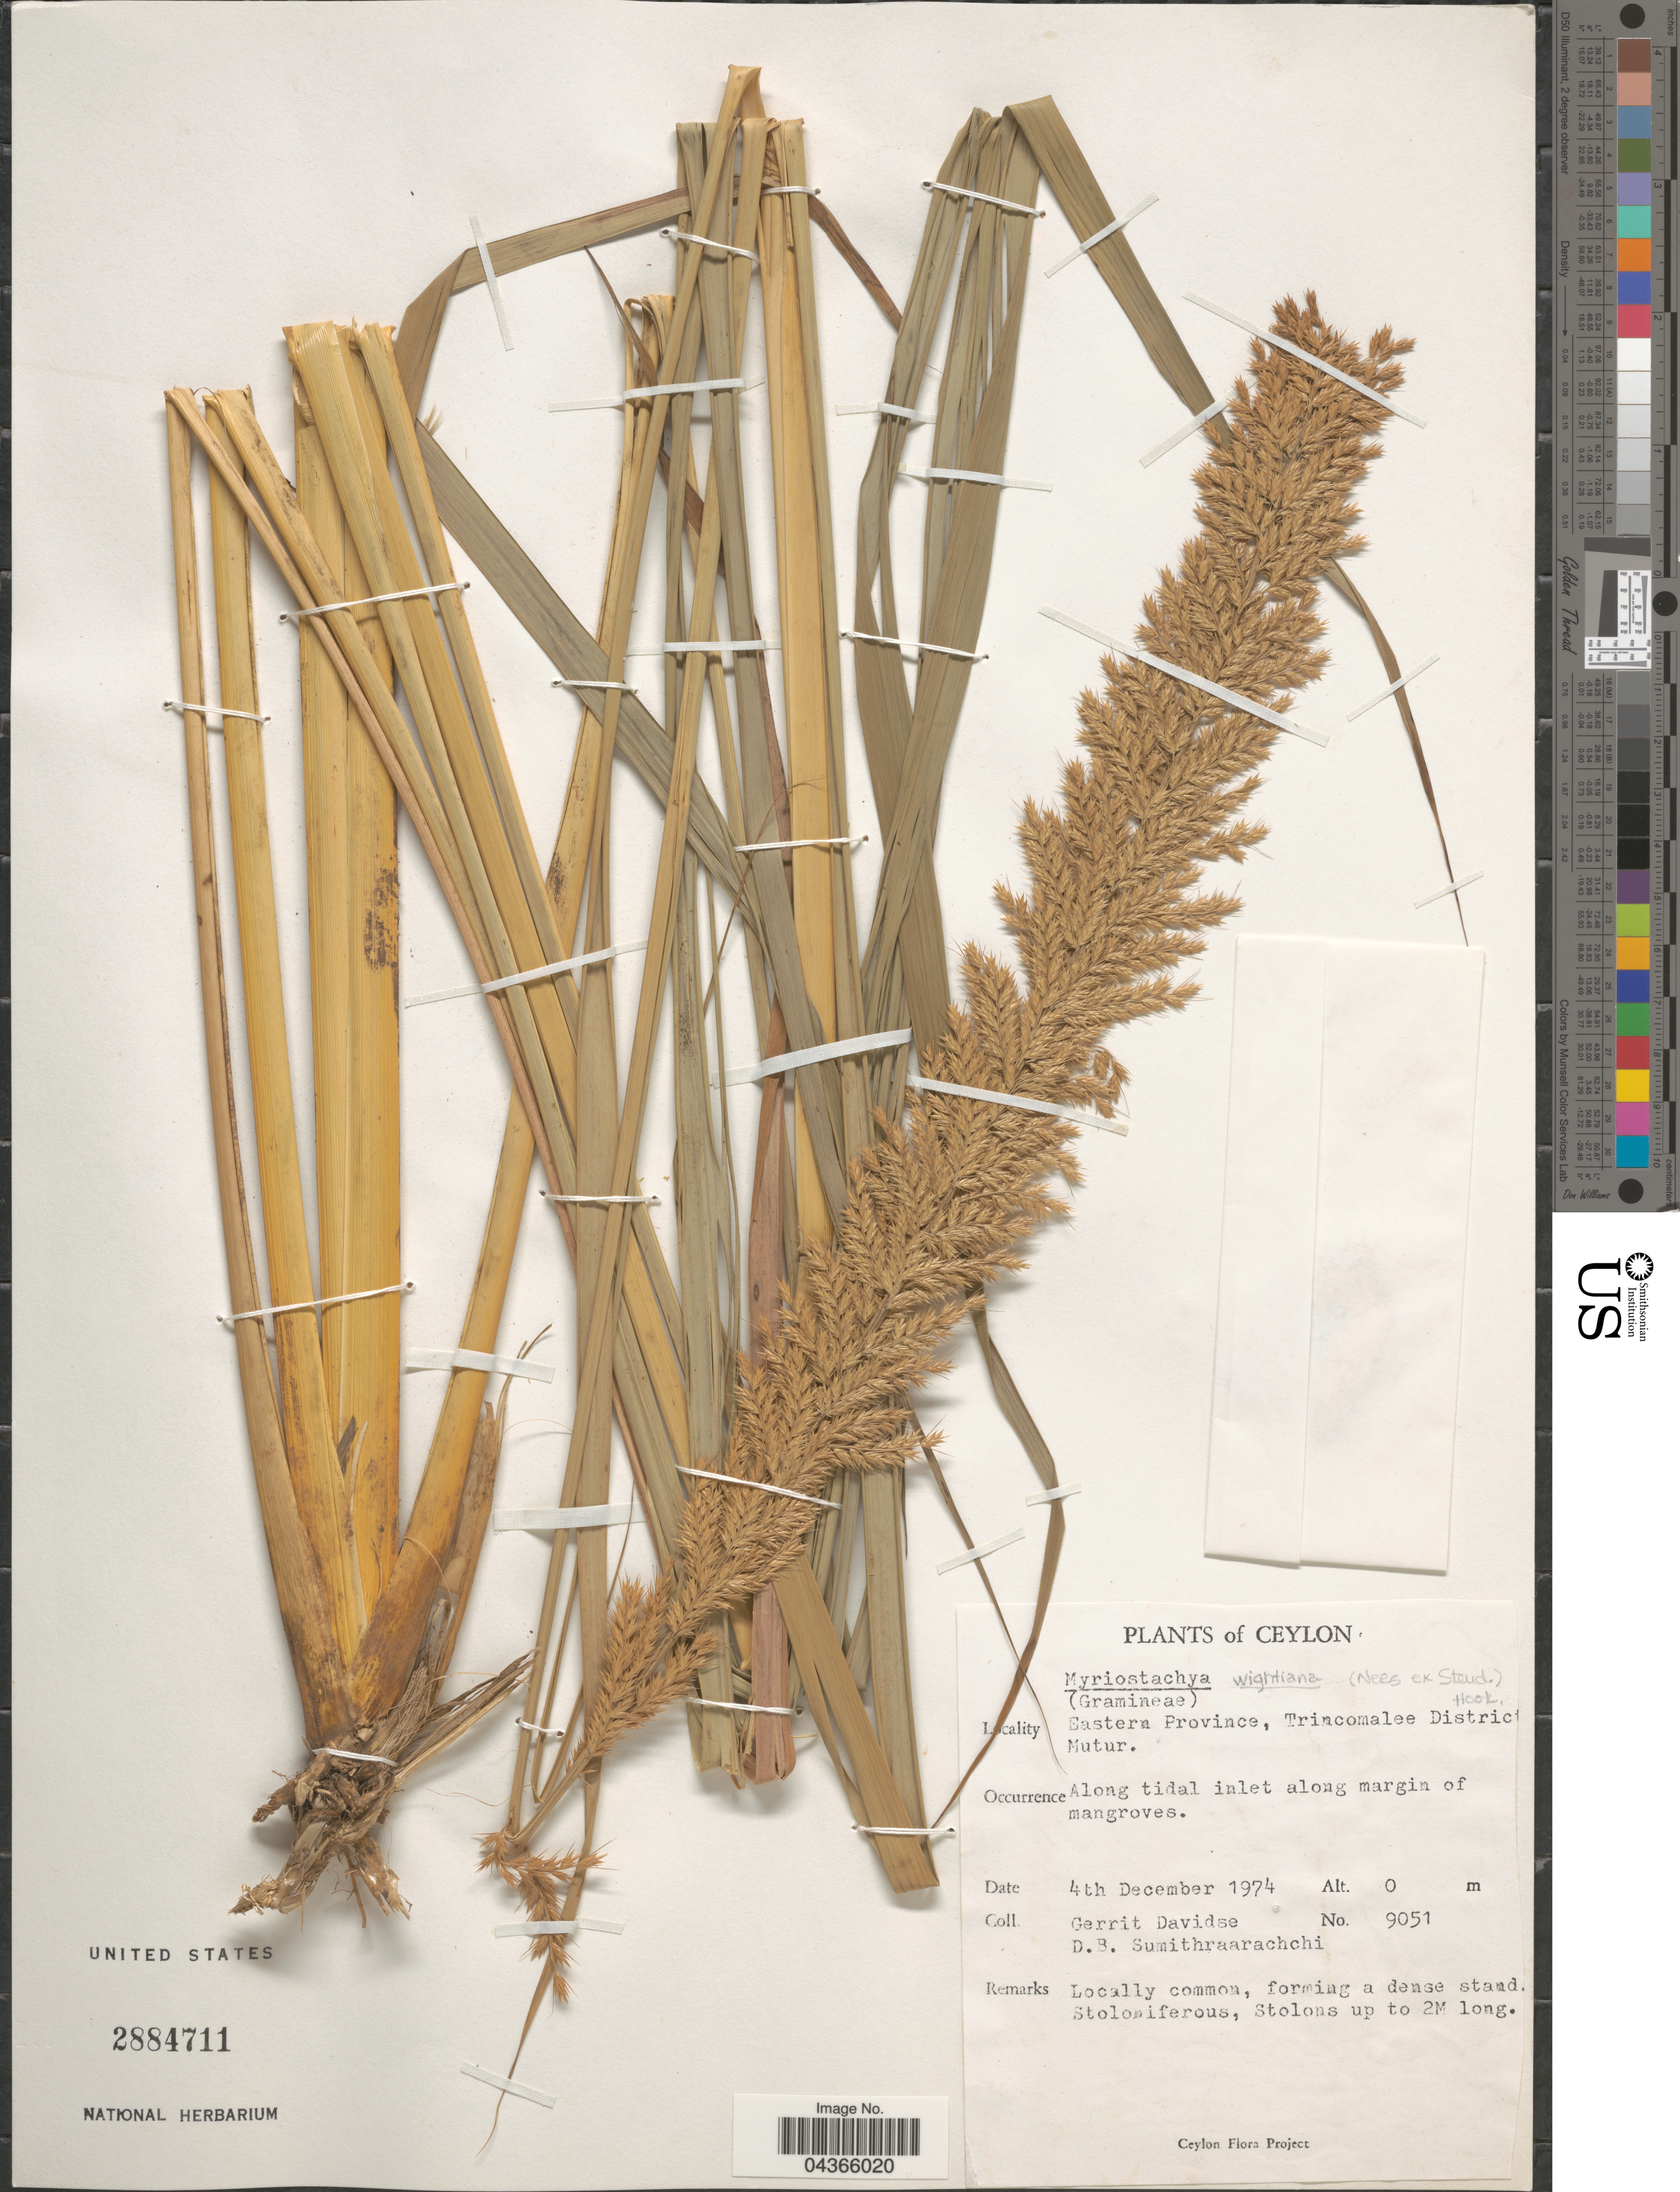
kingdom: Plantae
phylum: Tracheophyta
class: Liliopsida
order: Poales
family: Poaceae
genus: Myriostachya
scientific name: Myriostachya wightiana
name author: (Nees ex Steud.) Hook. f.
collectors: G. Davidse & D. B. Sumithraarachchi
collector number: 9051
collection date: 1974-12-04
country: Sri Lanka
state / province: Eastern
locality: Ceylon. Trincomalee District. Mutur.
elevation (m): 0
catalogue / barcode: US 2884711